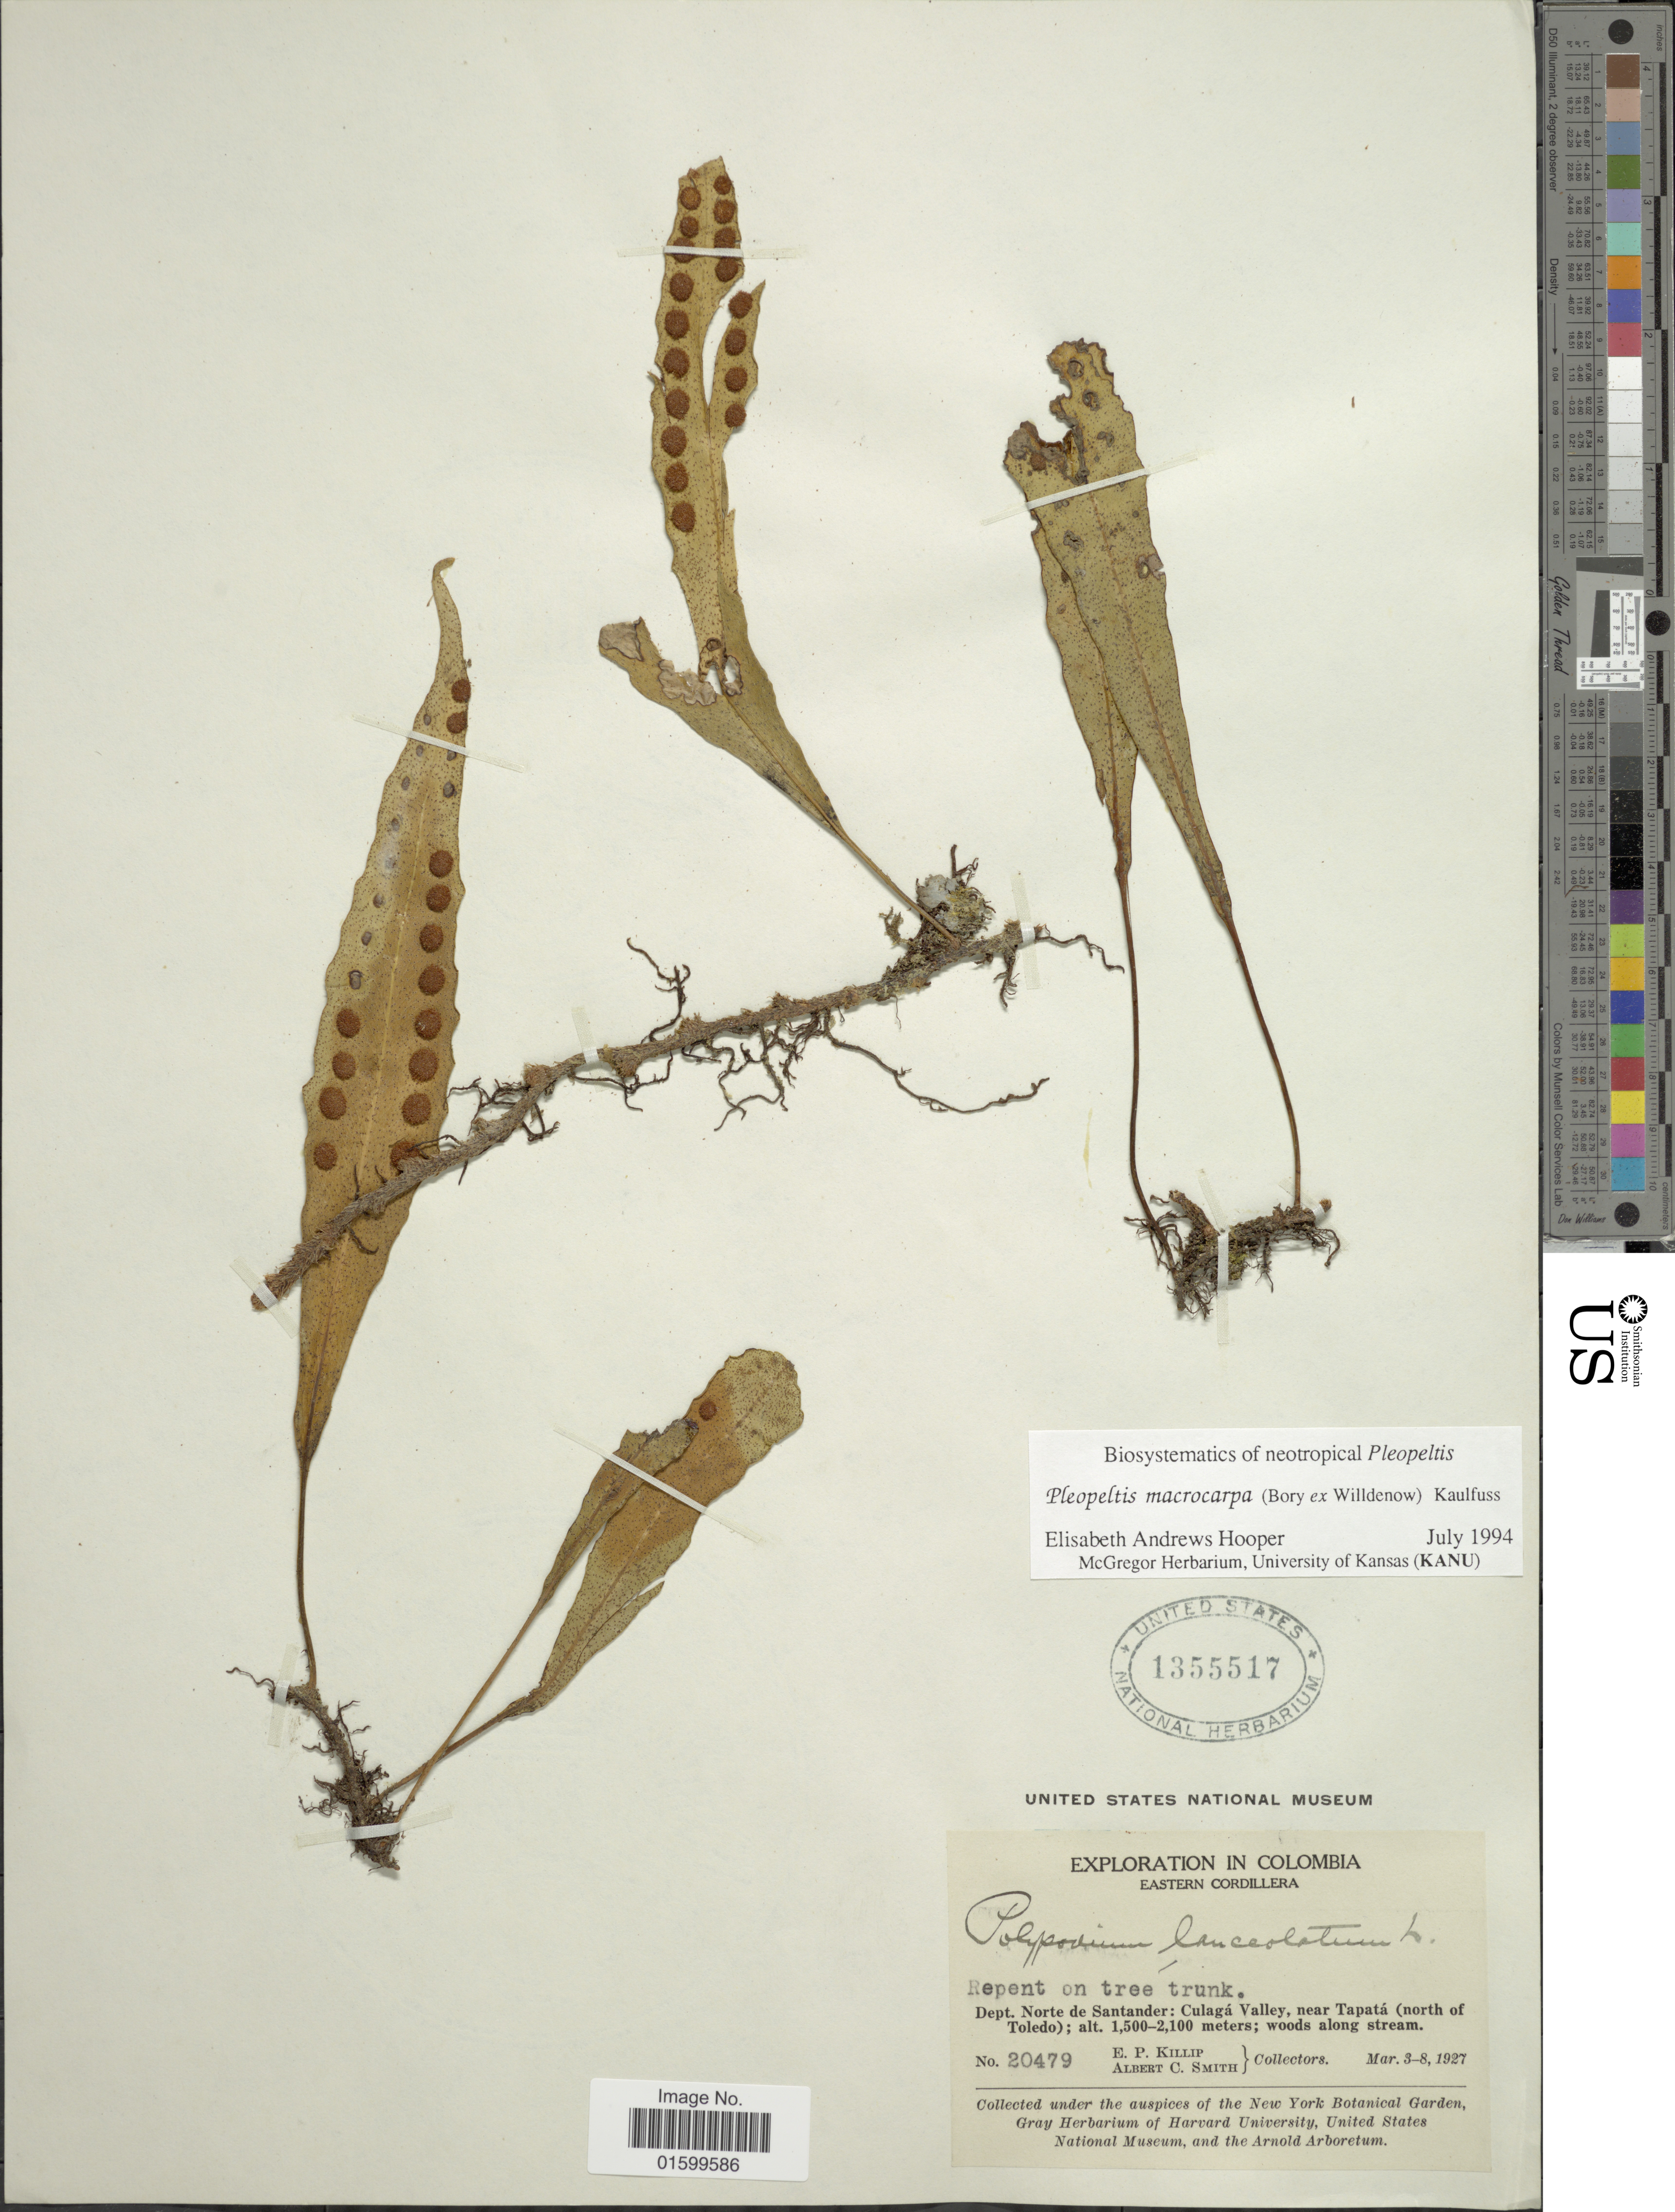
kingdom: Plantae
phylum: Tracheophyta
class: Polypodiopsida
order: Polypodiales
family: Polypodiaceae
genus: Pleopeltis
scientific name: Pleopeltis macrocarpa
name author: (Bory ex Willd.) Kaulf.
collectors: E. P. Killip & A. C. Smith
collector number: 20479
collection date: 1927-03-03/1927-03-08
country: Colombia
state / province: Norte de Santander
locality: Eastern Cordillera, Dept. Norte de Santander: Culaga Valley, near Tapata (north of Toldeo)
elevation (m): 1500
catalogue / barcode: US 1355517